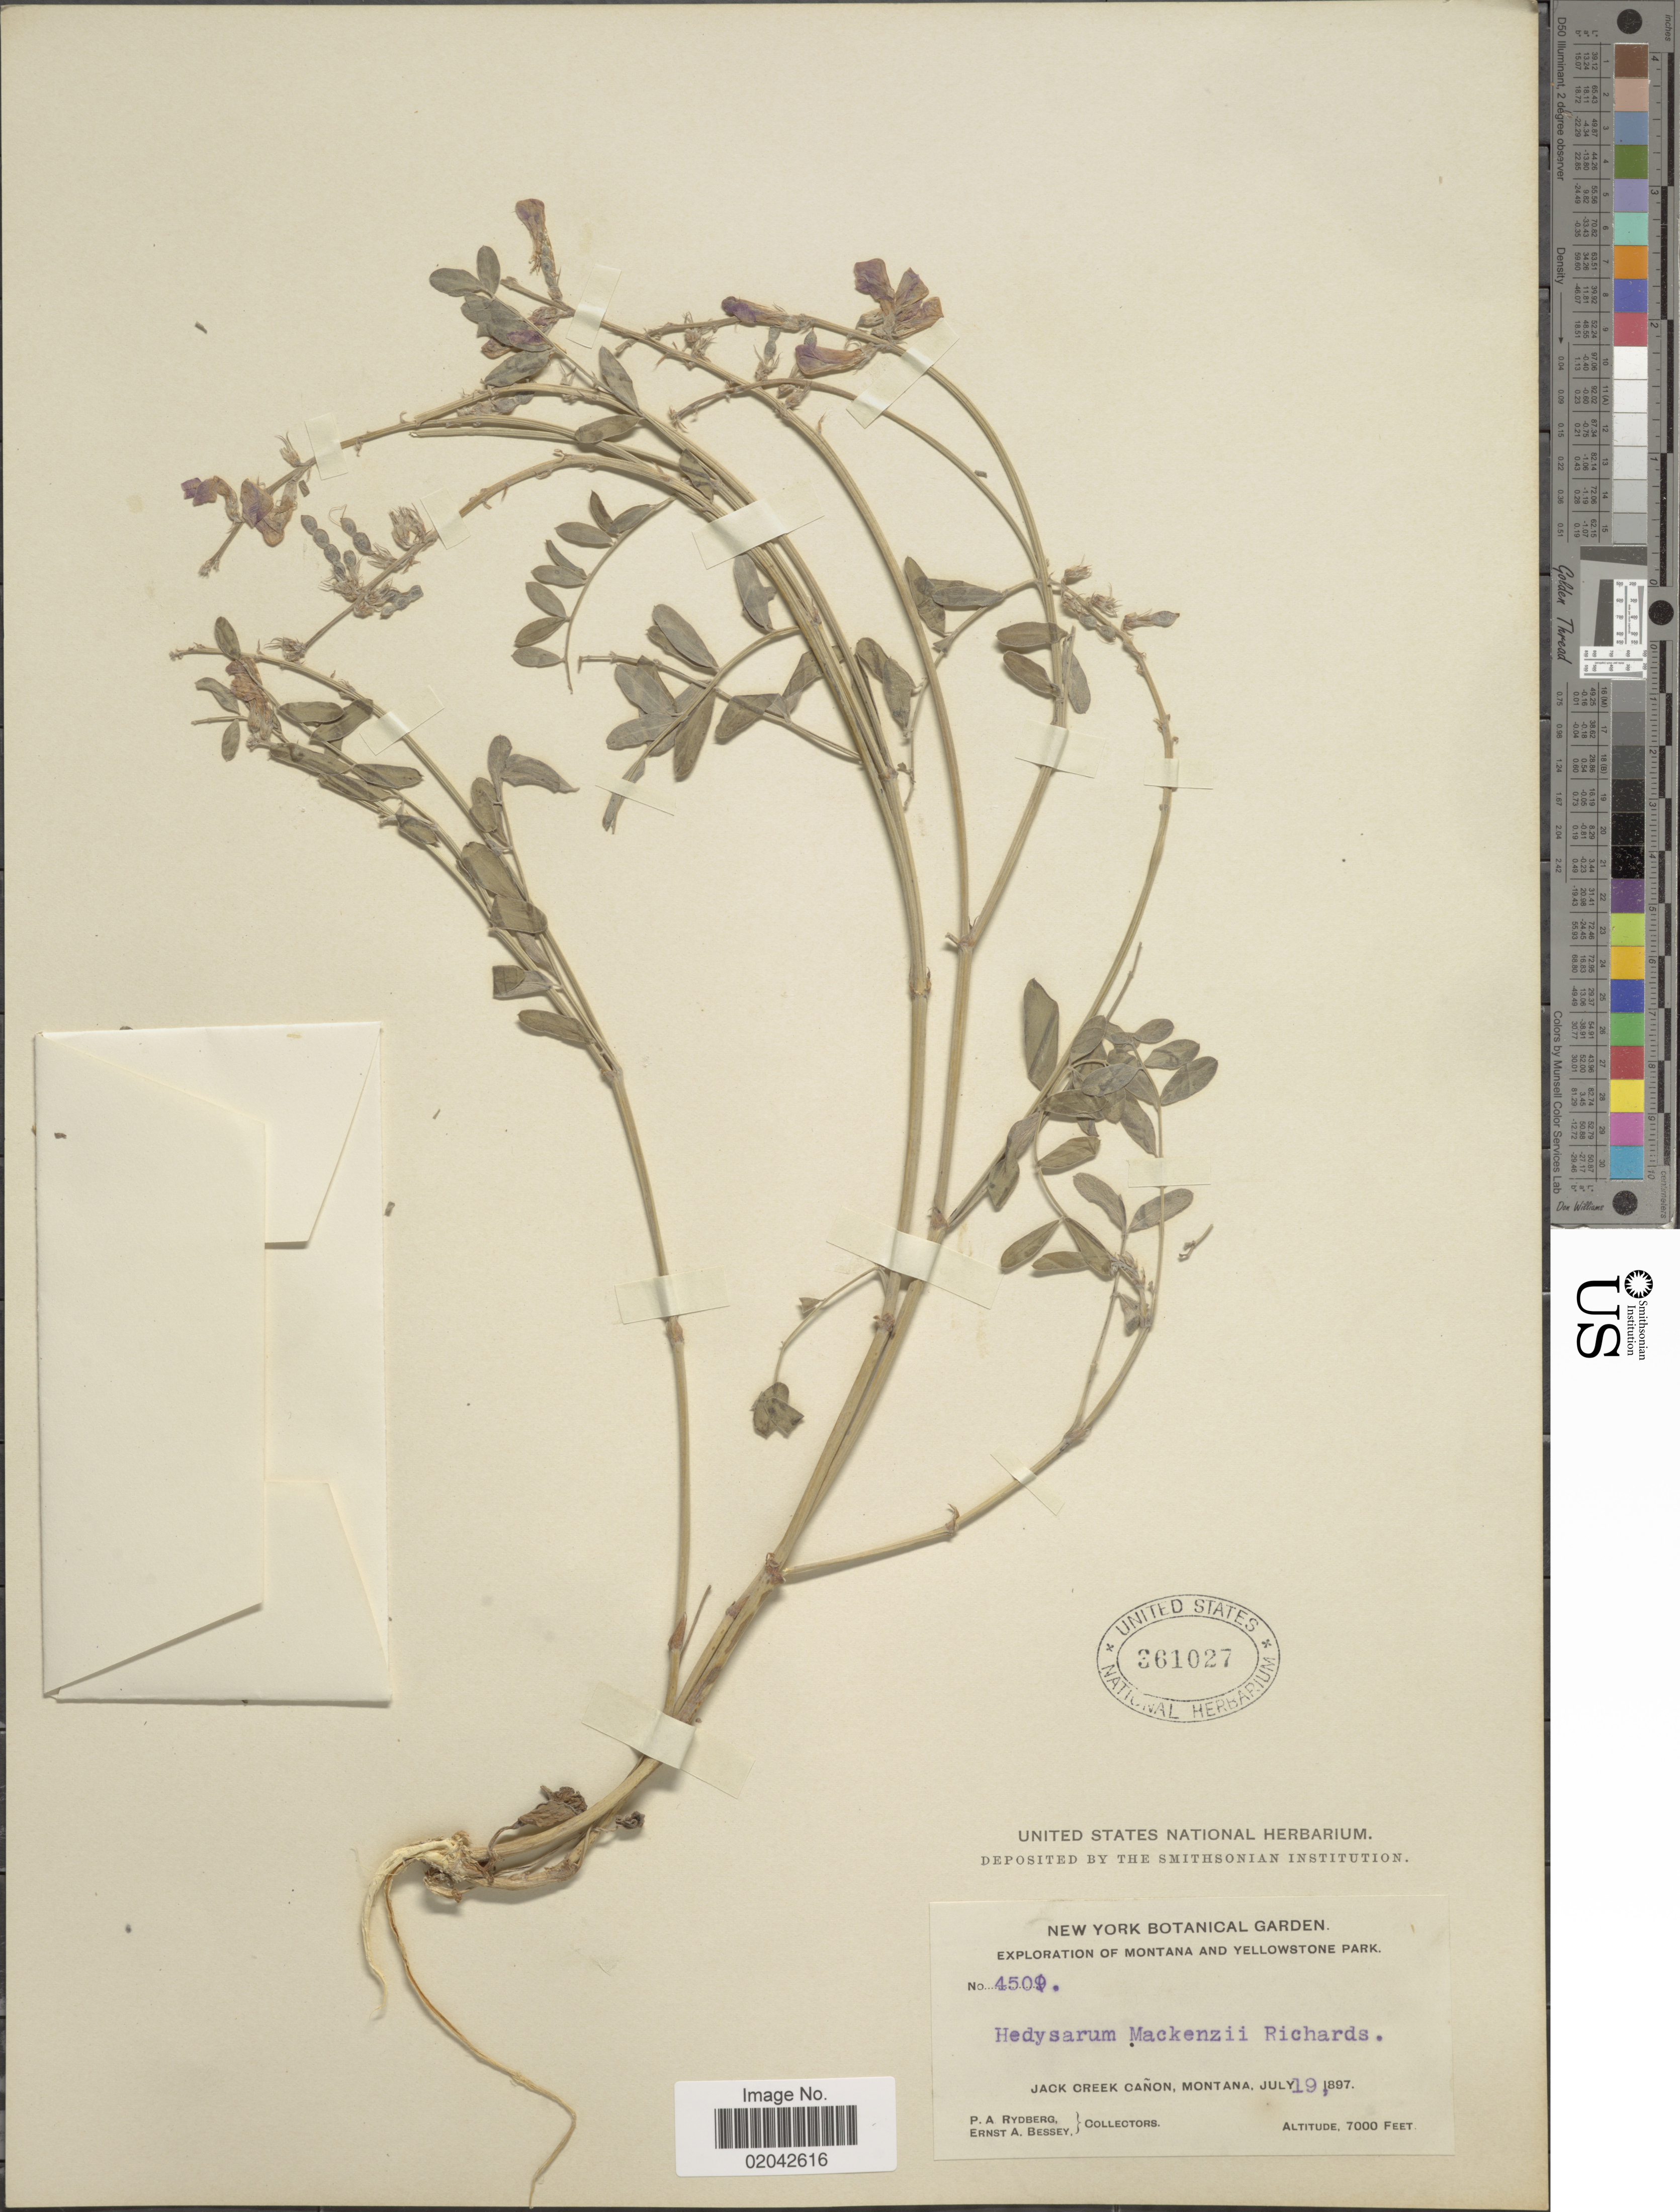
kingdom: Plantae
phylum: Tracheophyta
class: Magnoliopsida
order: Fabales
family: Fabaceae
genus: Hedysarum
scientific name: Hedysarum mackenziei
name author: Richardson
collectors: P. A. Rydberg & E. A. Bessey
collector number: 4501*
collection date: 1897-07-19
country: United States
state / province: Montana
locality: Jack Creek Canon.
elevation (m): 2134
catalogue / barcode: US 361027